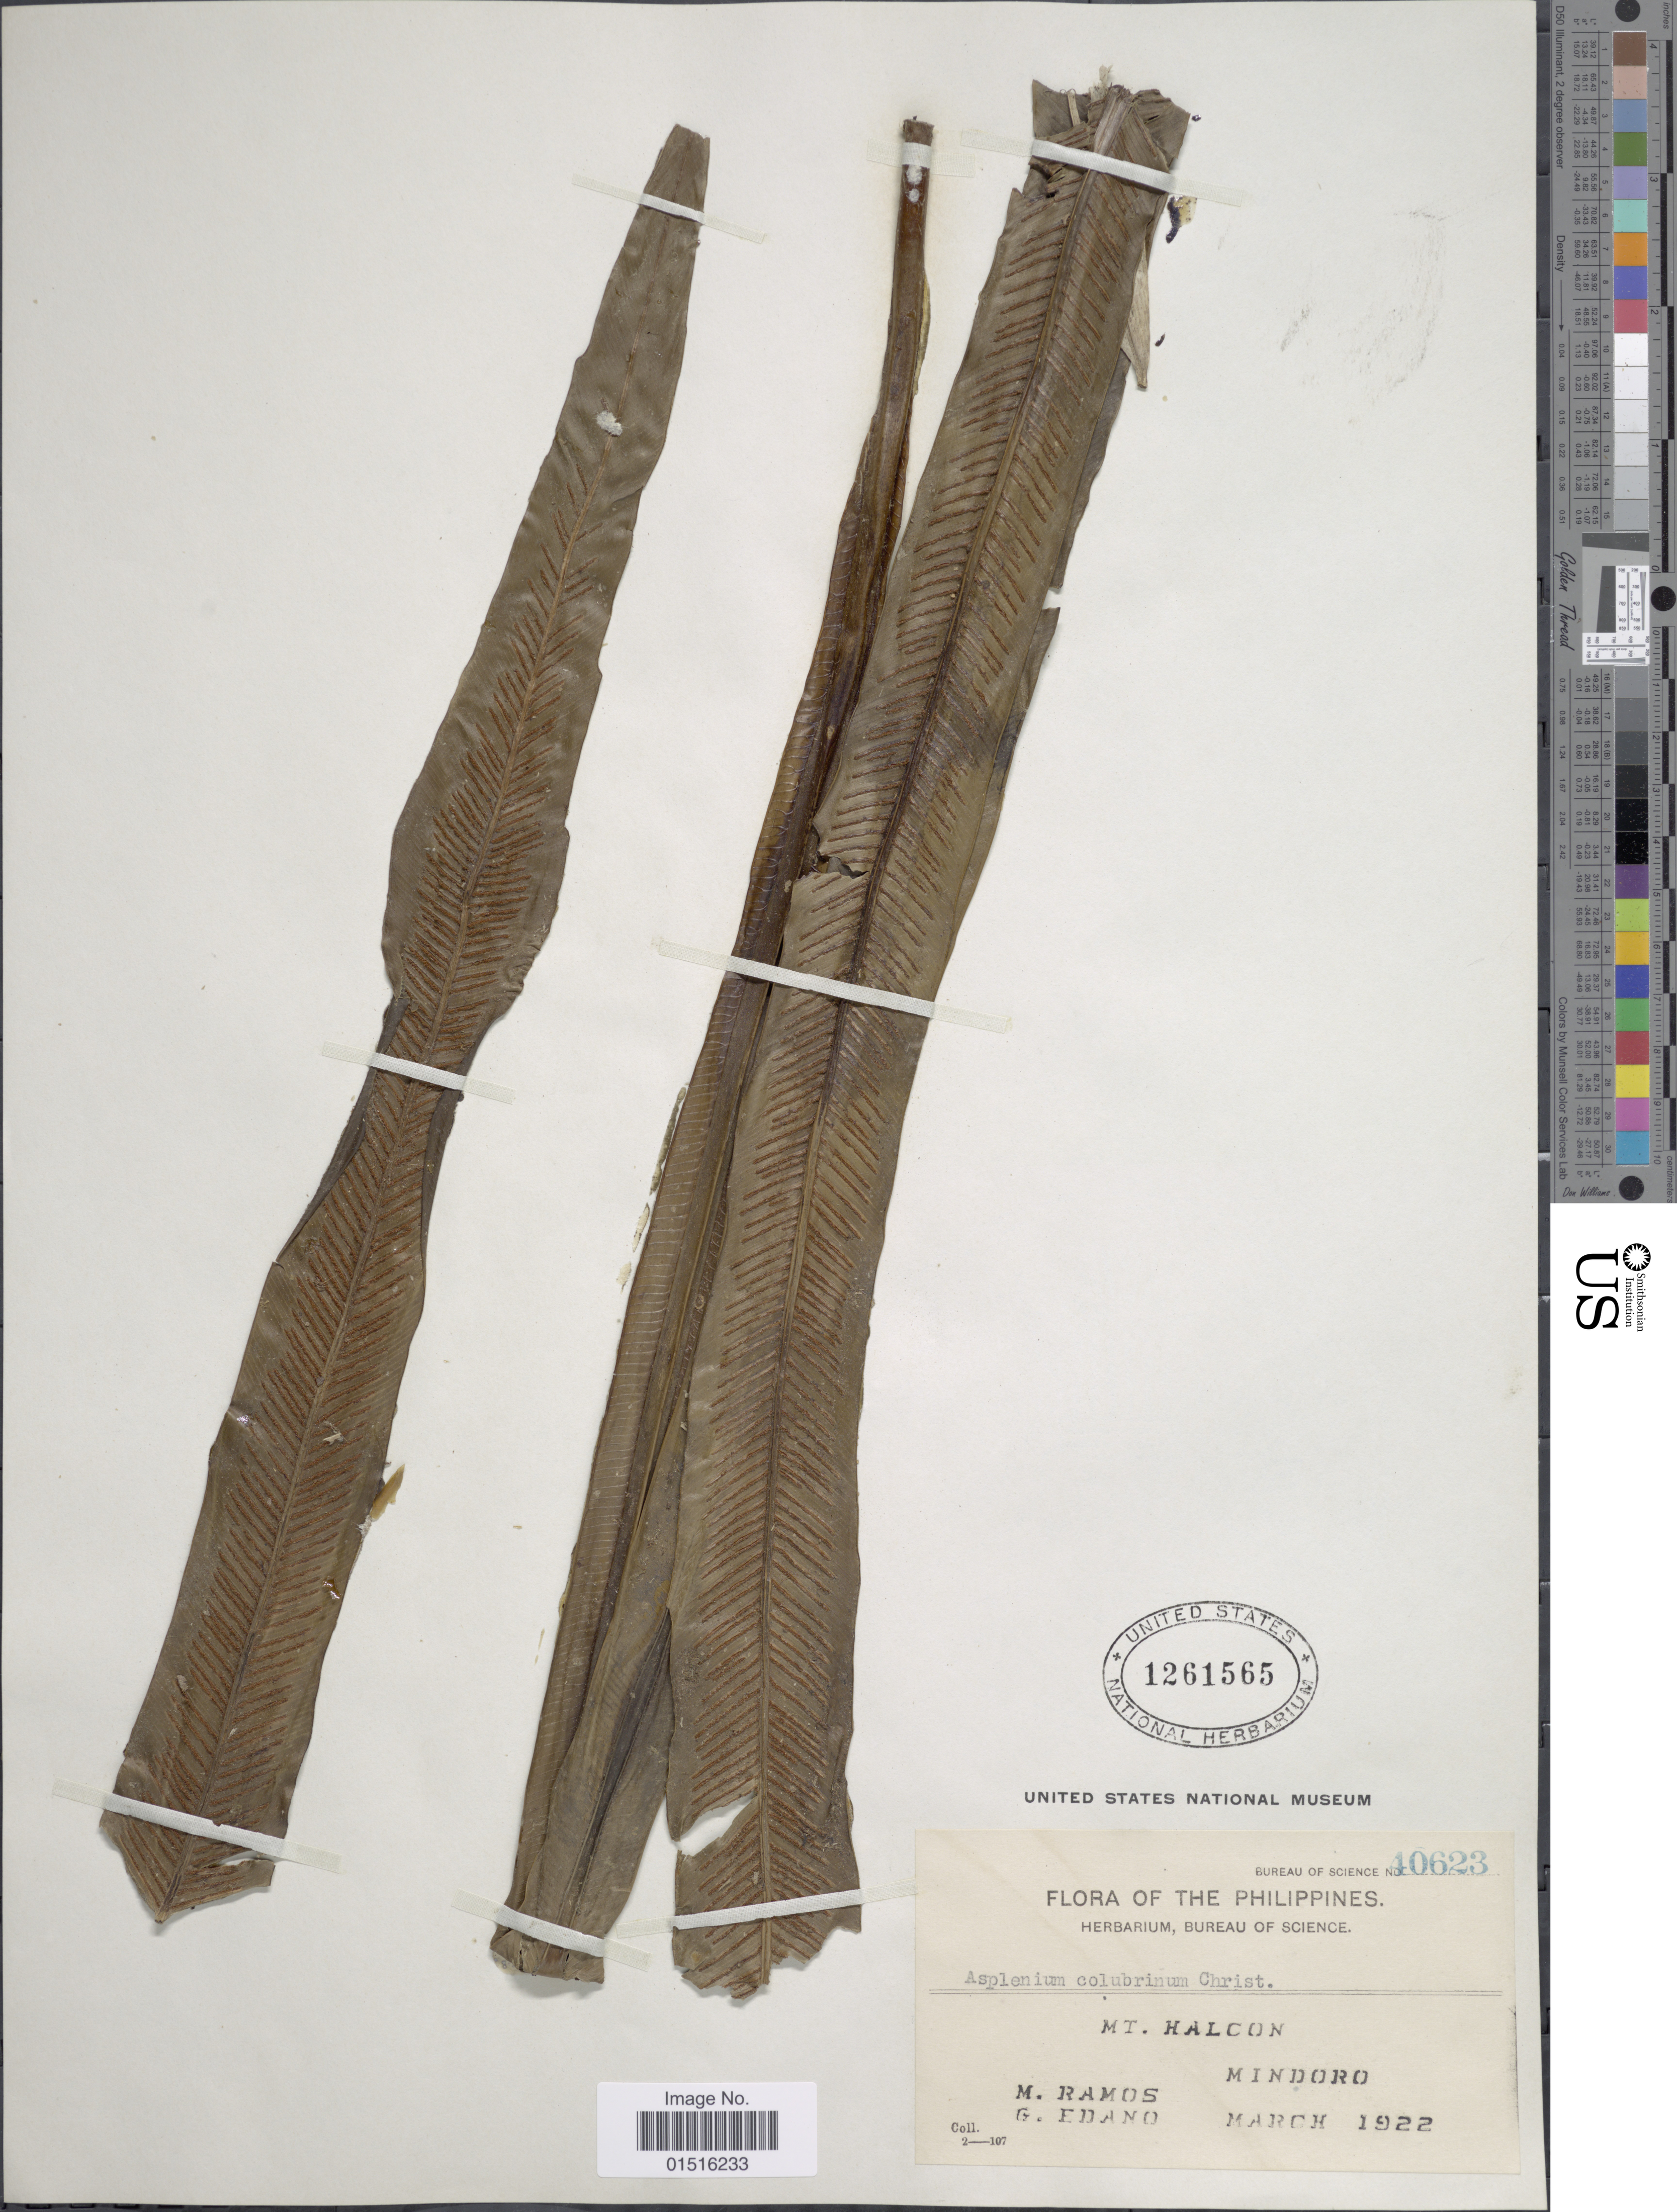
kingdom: Plantae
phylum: Tracheophyta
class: Polypodiopsida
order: Polypodiales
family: Aspleniaceae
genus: Asplenium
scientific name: Asplenium colubrinum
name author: Christ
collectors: M. Ramos & G. Edaño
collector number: Bureau of Science 40623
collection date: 1922-03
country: Philippines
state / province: Mimaropa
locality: Mt. Halcon, Mindoro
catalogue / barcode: US 1261565